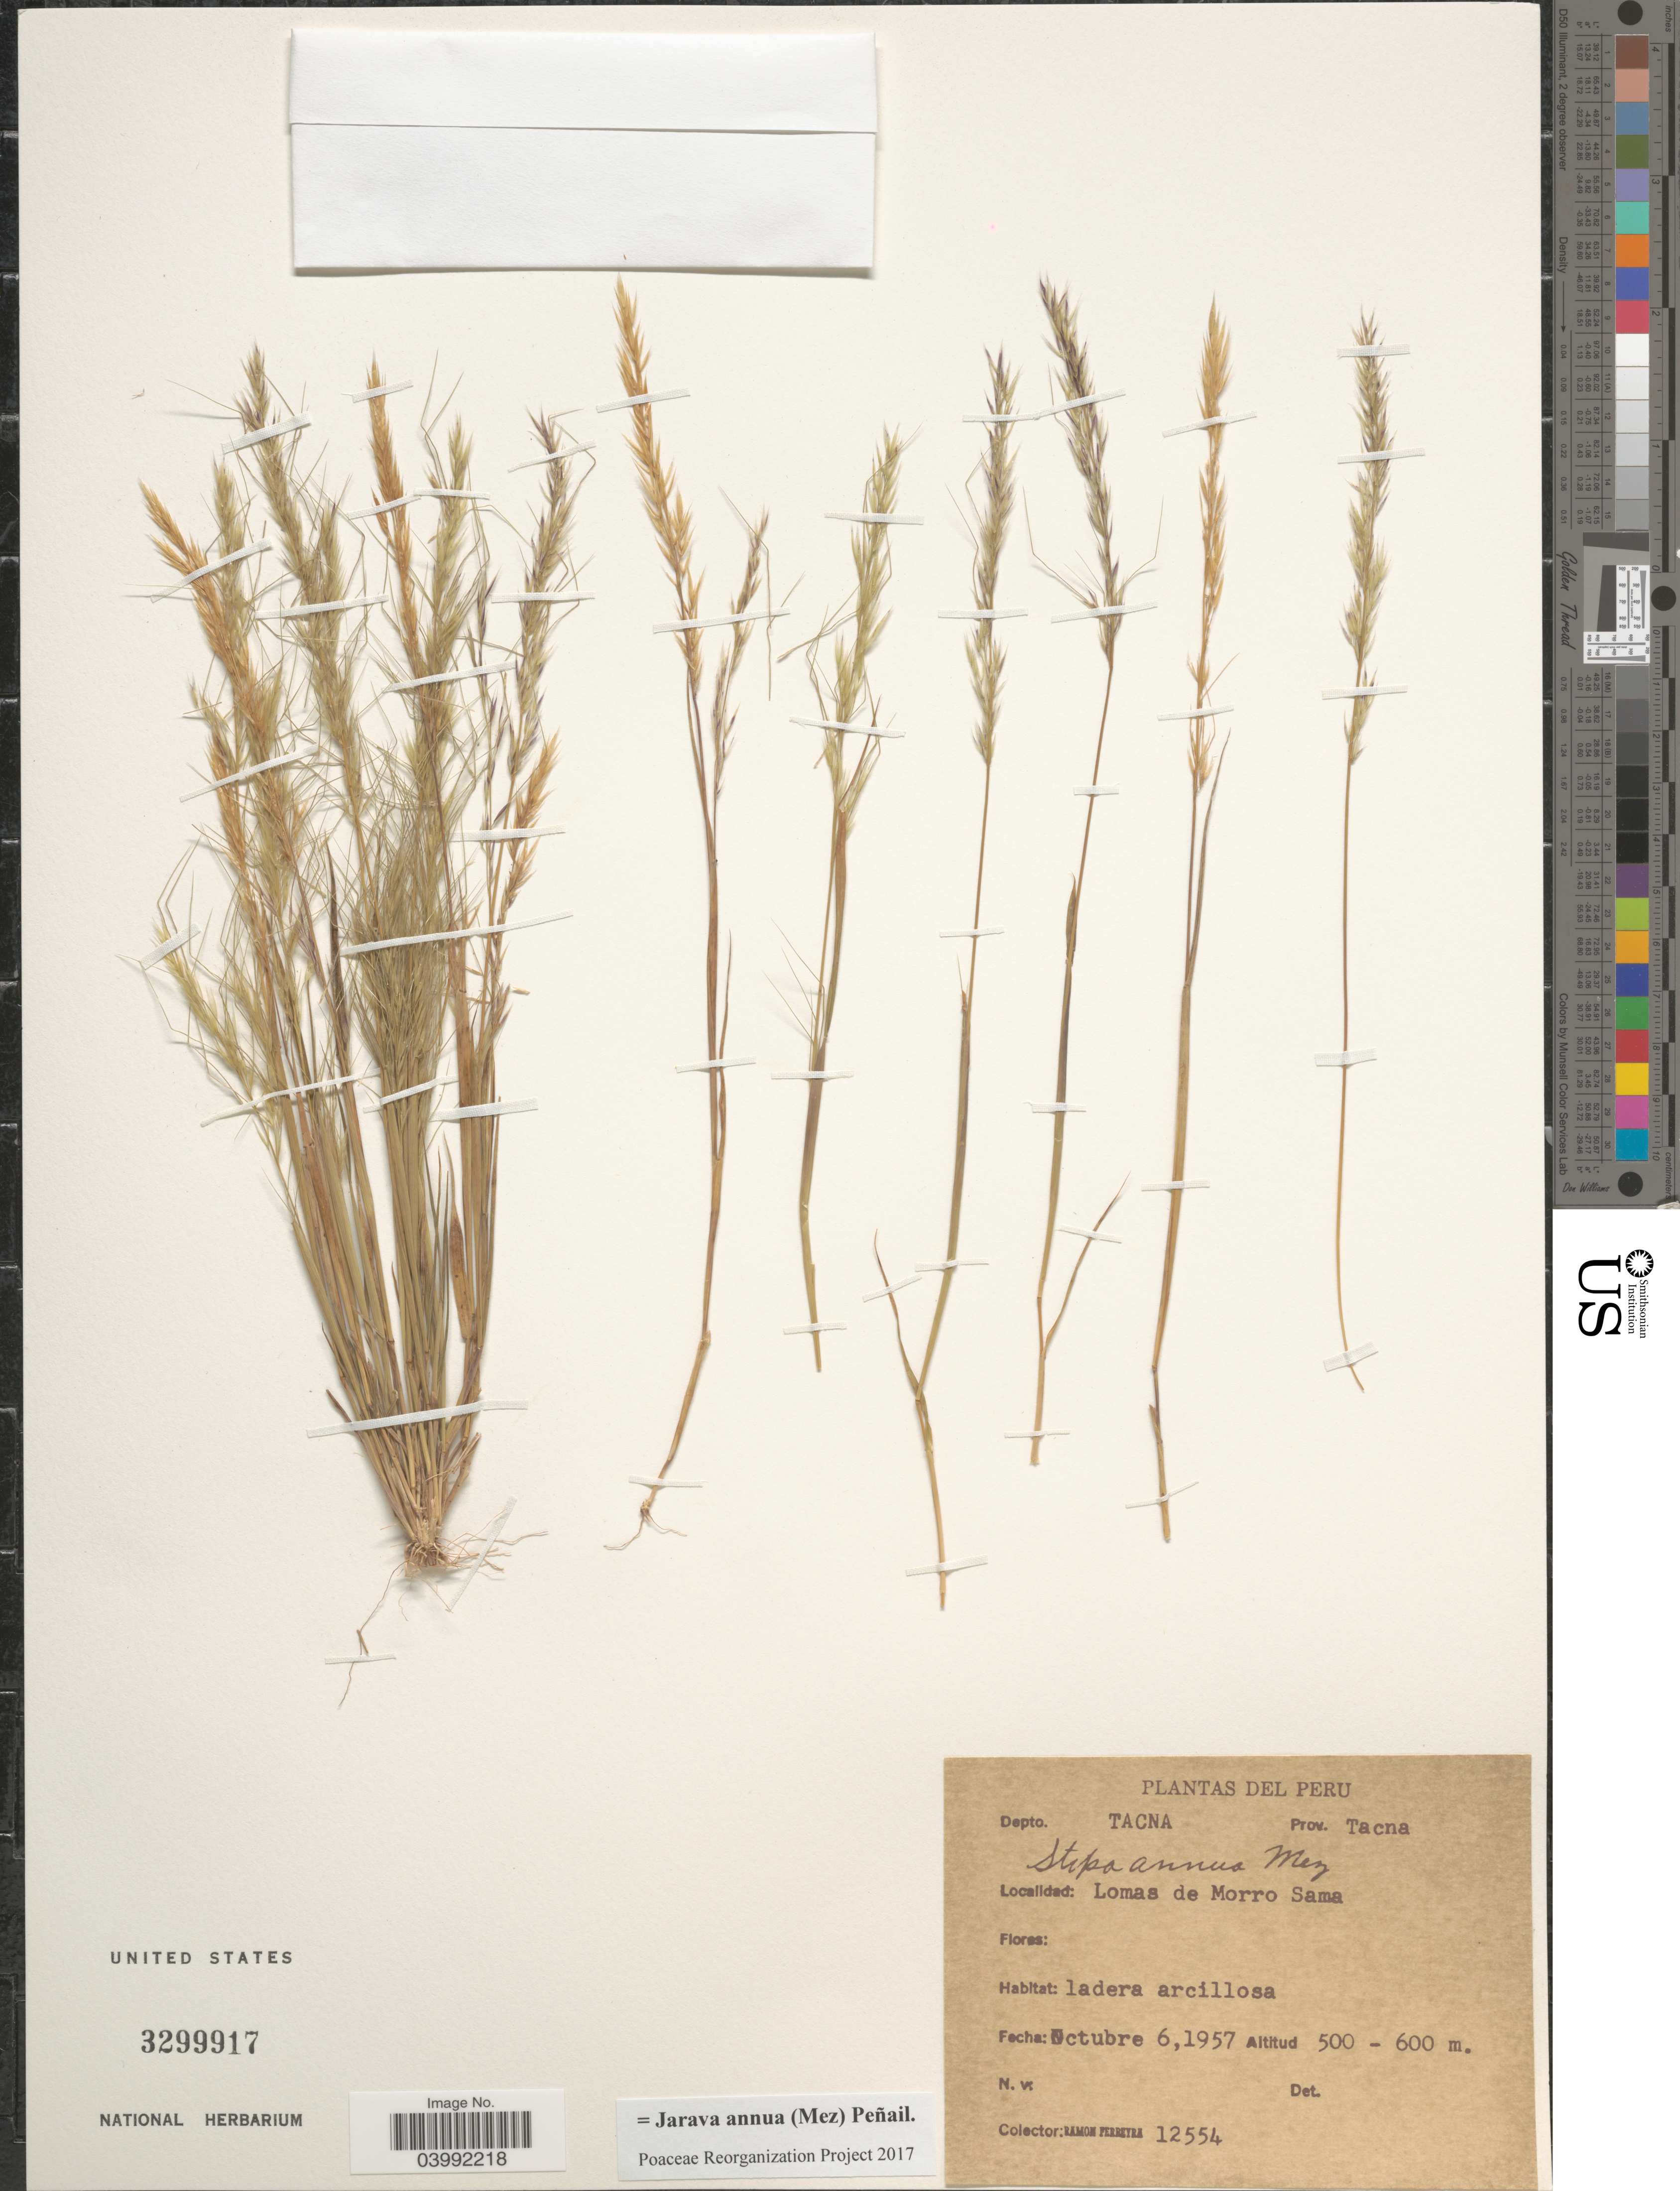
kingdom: Plantae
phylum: Tracheophyta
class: Liliopsida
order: Poales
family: Poaceae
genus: Jarava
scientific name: Jarava annua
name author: Mez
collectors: R. A. Ferreyra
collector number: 12554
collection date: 1957-10-06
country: Peru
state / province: Tacna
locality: Depto. Tacna. Prov. Tacna. Lomas de Morro Sama.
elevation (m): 500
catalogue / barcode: US 3299917